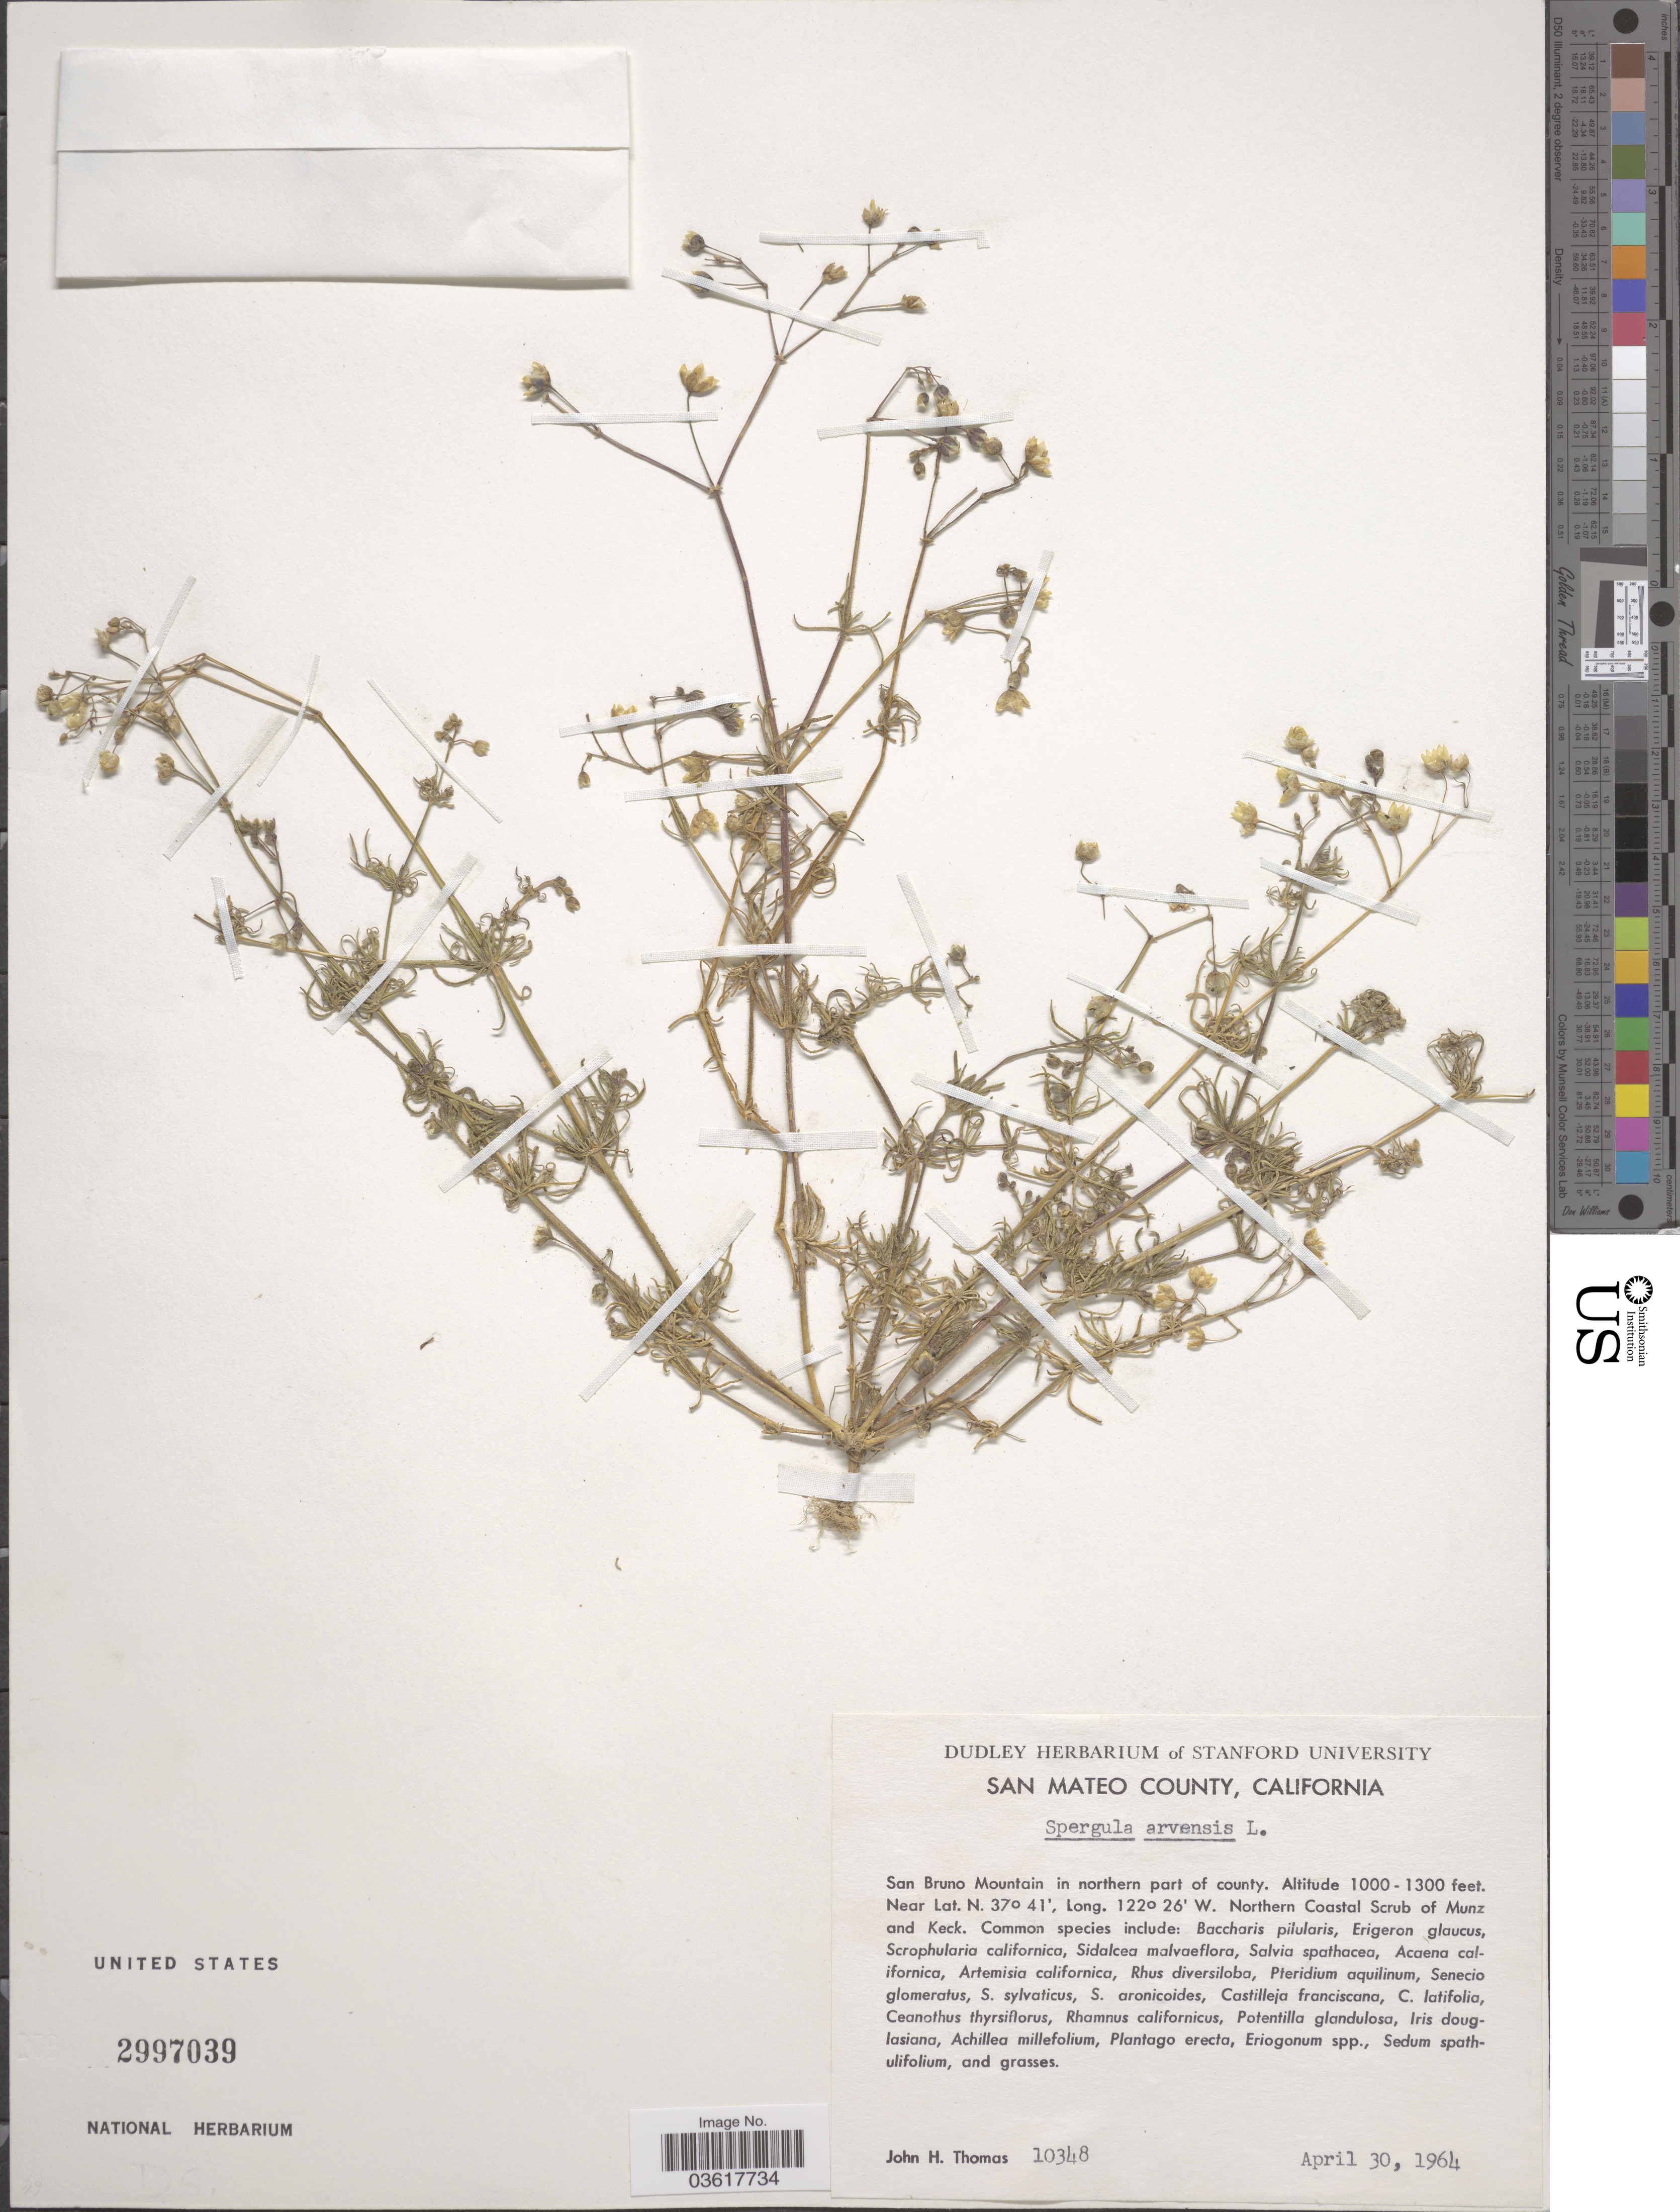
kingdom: Plantae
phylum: Tracheophyta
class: Magnoliopsida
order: Caryophyllales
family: Caryophyllaceae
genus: Spergula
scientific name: Spergula arvensis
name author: L.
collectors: J. H. Thomas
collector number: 10348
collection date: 1964-04-30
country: United States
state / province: California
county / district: San Mateo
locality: San Mateo County. San Bruno Mountain in northern part of county.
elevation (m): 305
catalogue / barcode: US 2997039